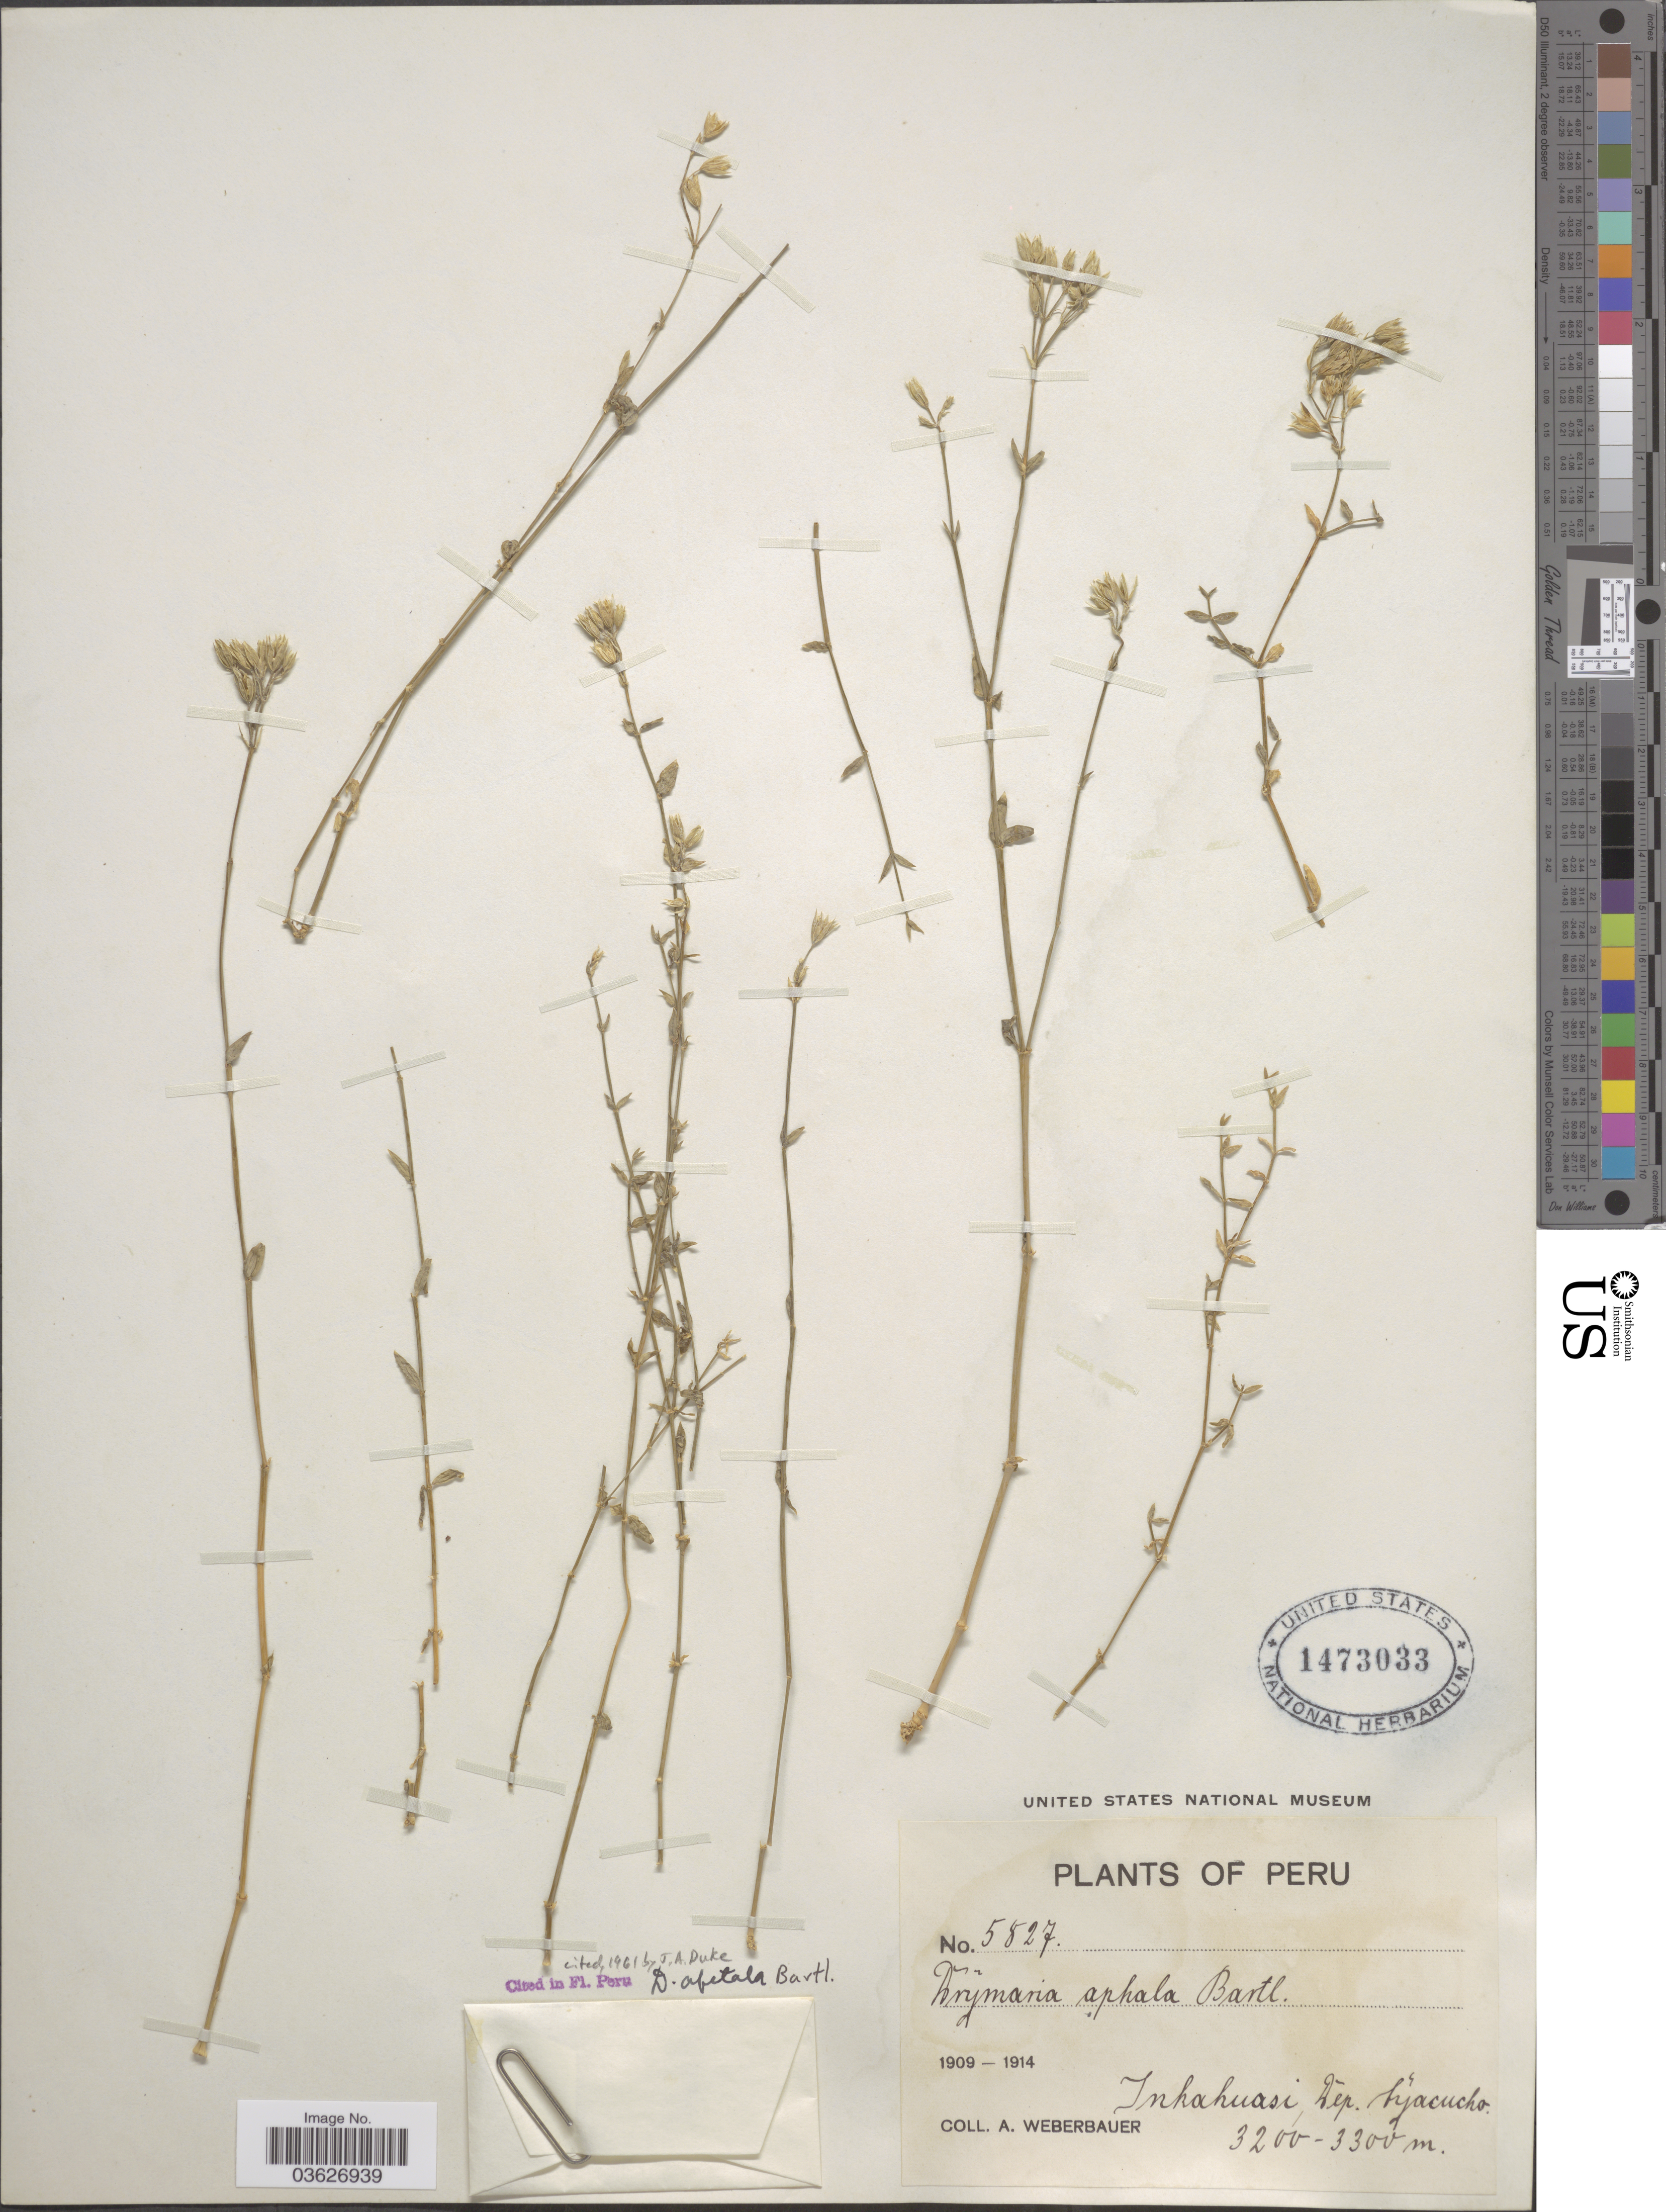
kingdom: Plantae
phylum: Tracheophyta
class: Magnoliopsida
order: Caryophyllales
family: Caryophyllaceae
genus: Drymaria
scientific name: Drymaria apetala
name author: Bartl.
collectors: A. Weberbauer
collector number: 5827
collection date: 1909/1914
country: Peru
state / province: Ayacucho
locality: Inkahuasi, Dép. Ajacucho.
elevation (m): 3200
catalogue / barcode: US 1473033